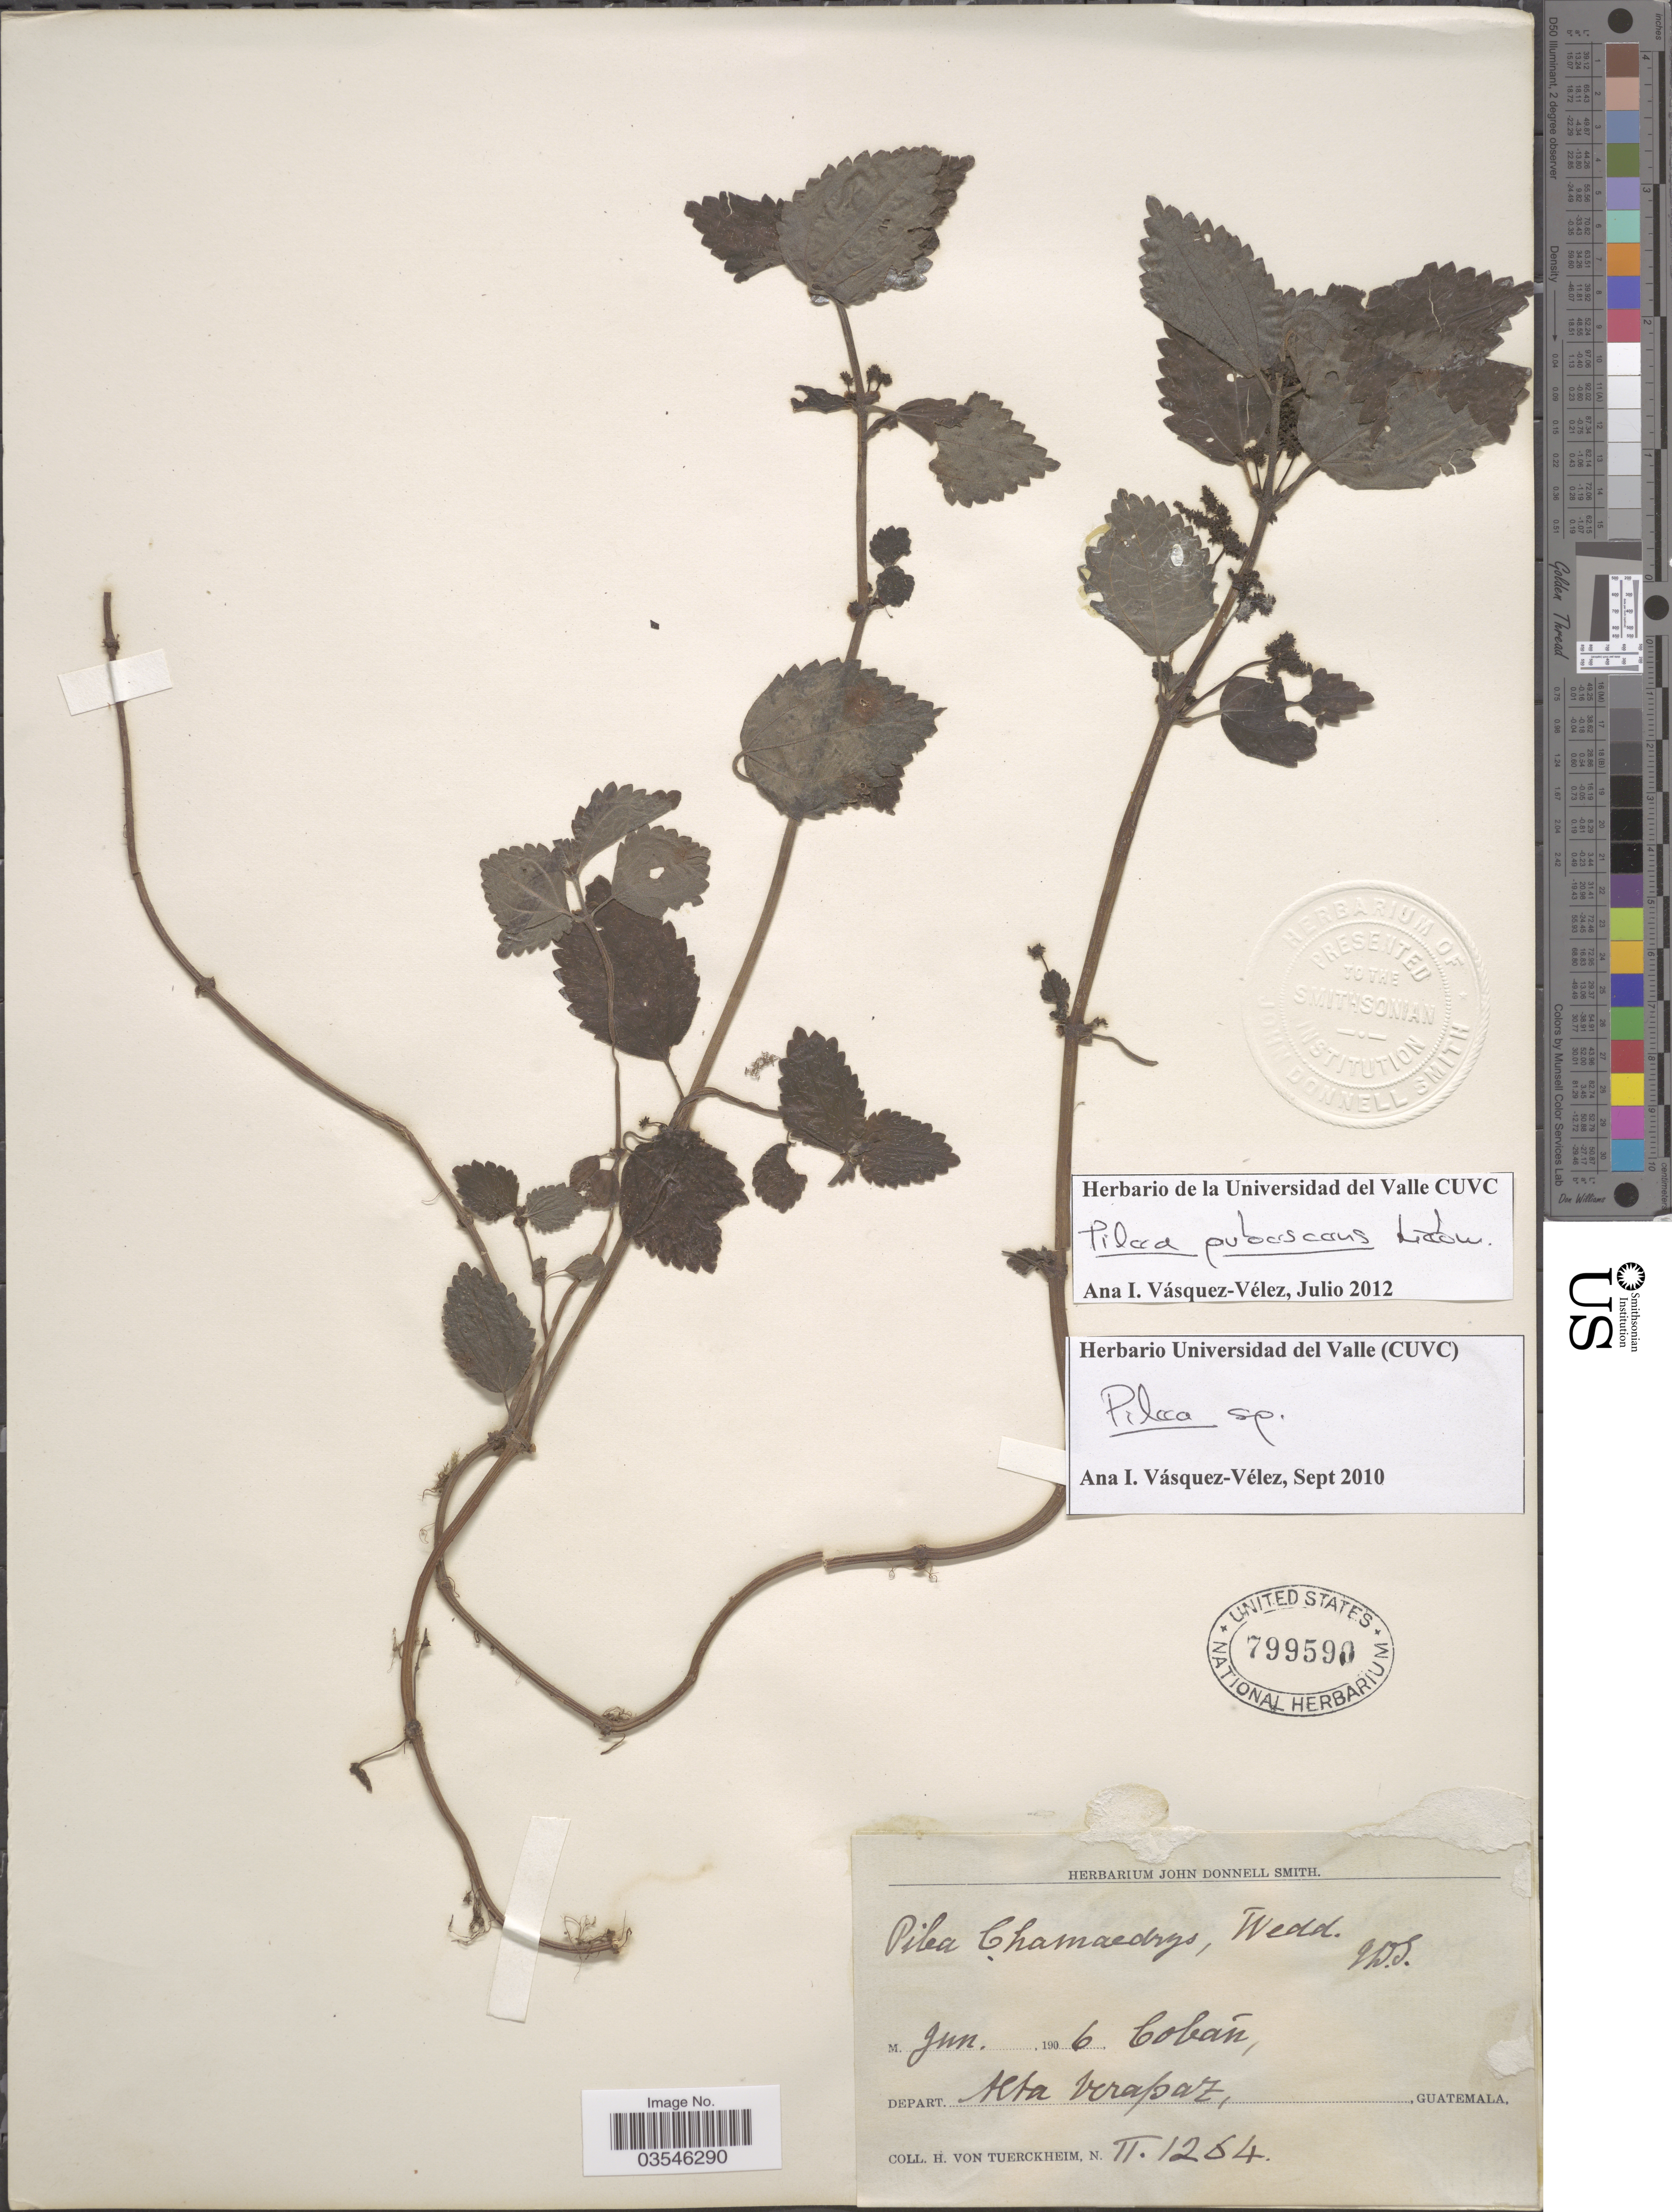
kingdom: Plantae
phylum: Tracheophyta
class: Magnoliopsida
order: Rosales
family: Urticaceae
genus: Pilea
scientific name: Pilea pubescens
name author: Liebm.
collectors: H. von Türckheim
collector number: II1264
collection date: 1906-06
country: Guatemala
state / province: Alta Verapaz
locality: Cobán, Depart. Alta Verapaz.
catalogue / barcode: US 799590